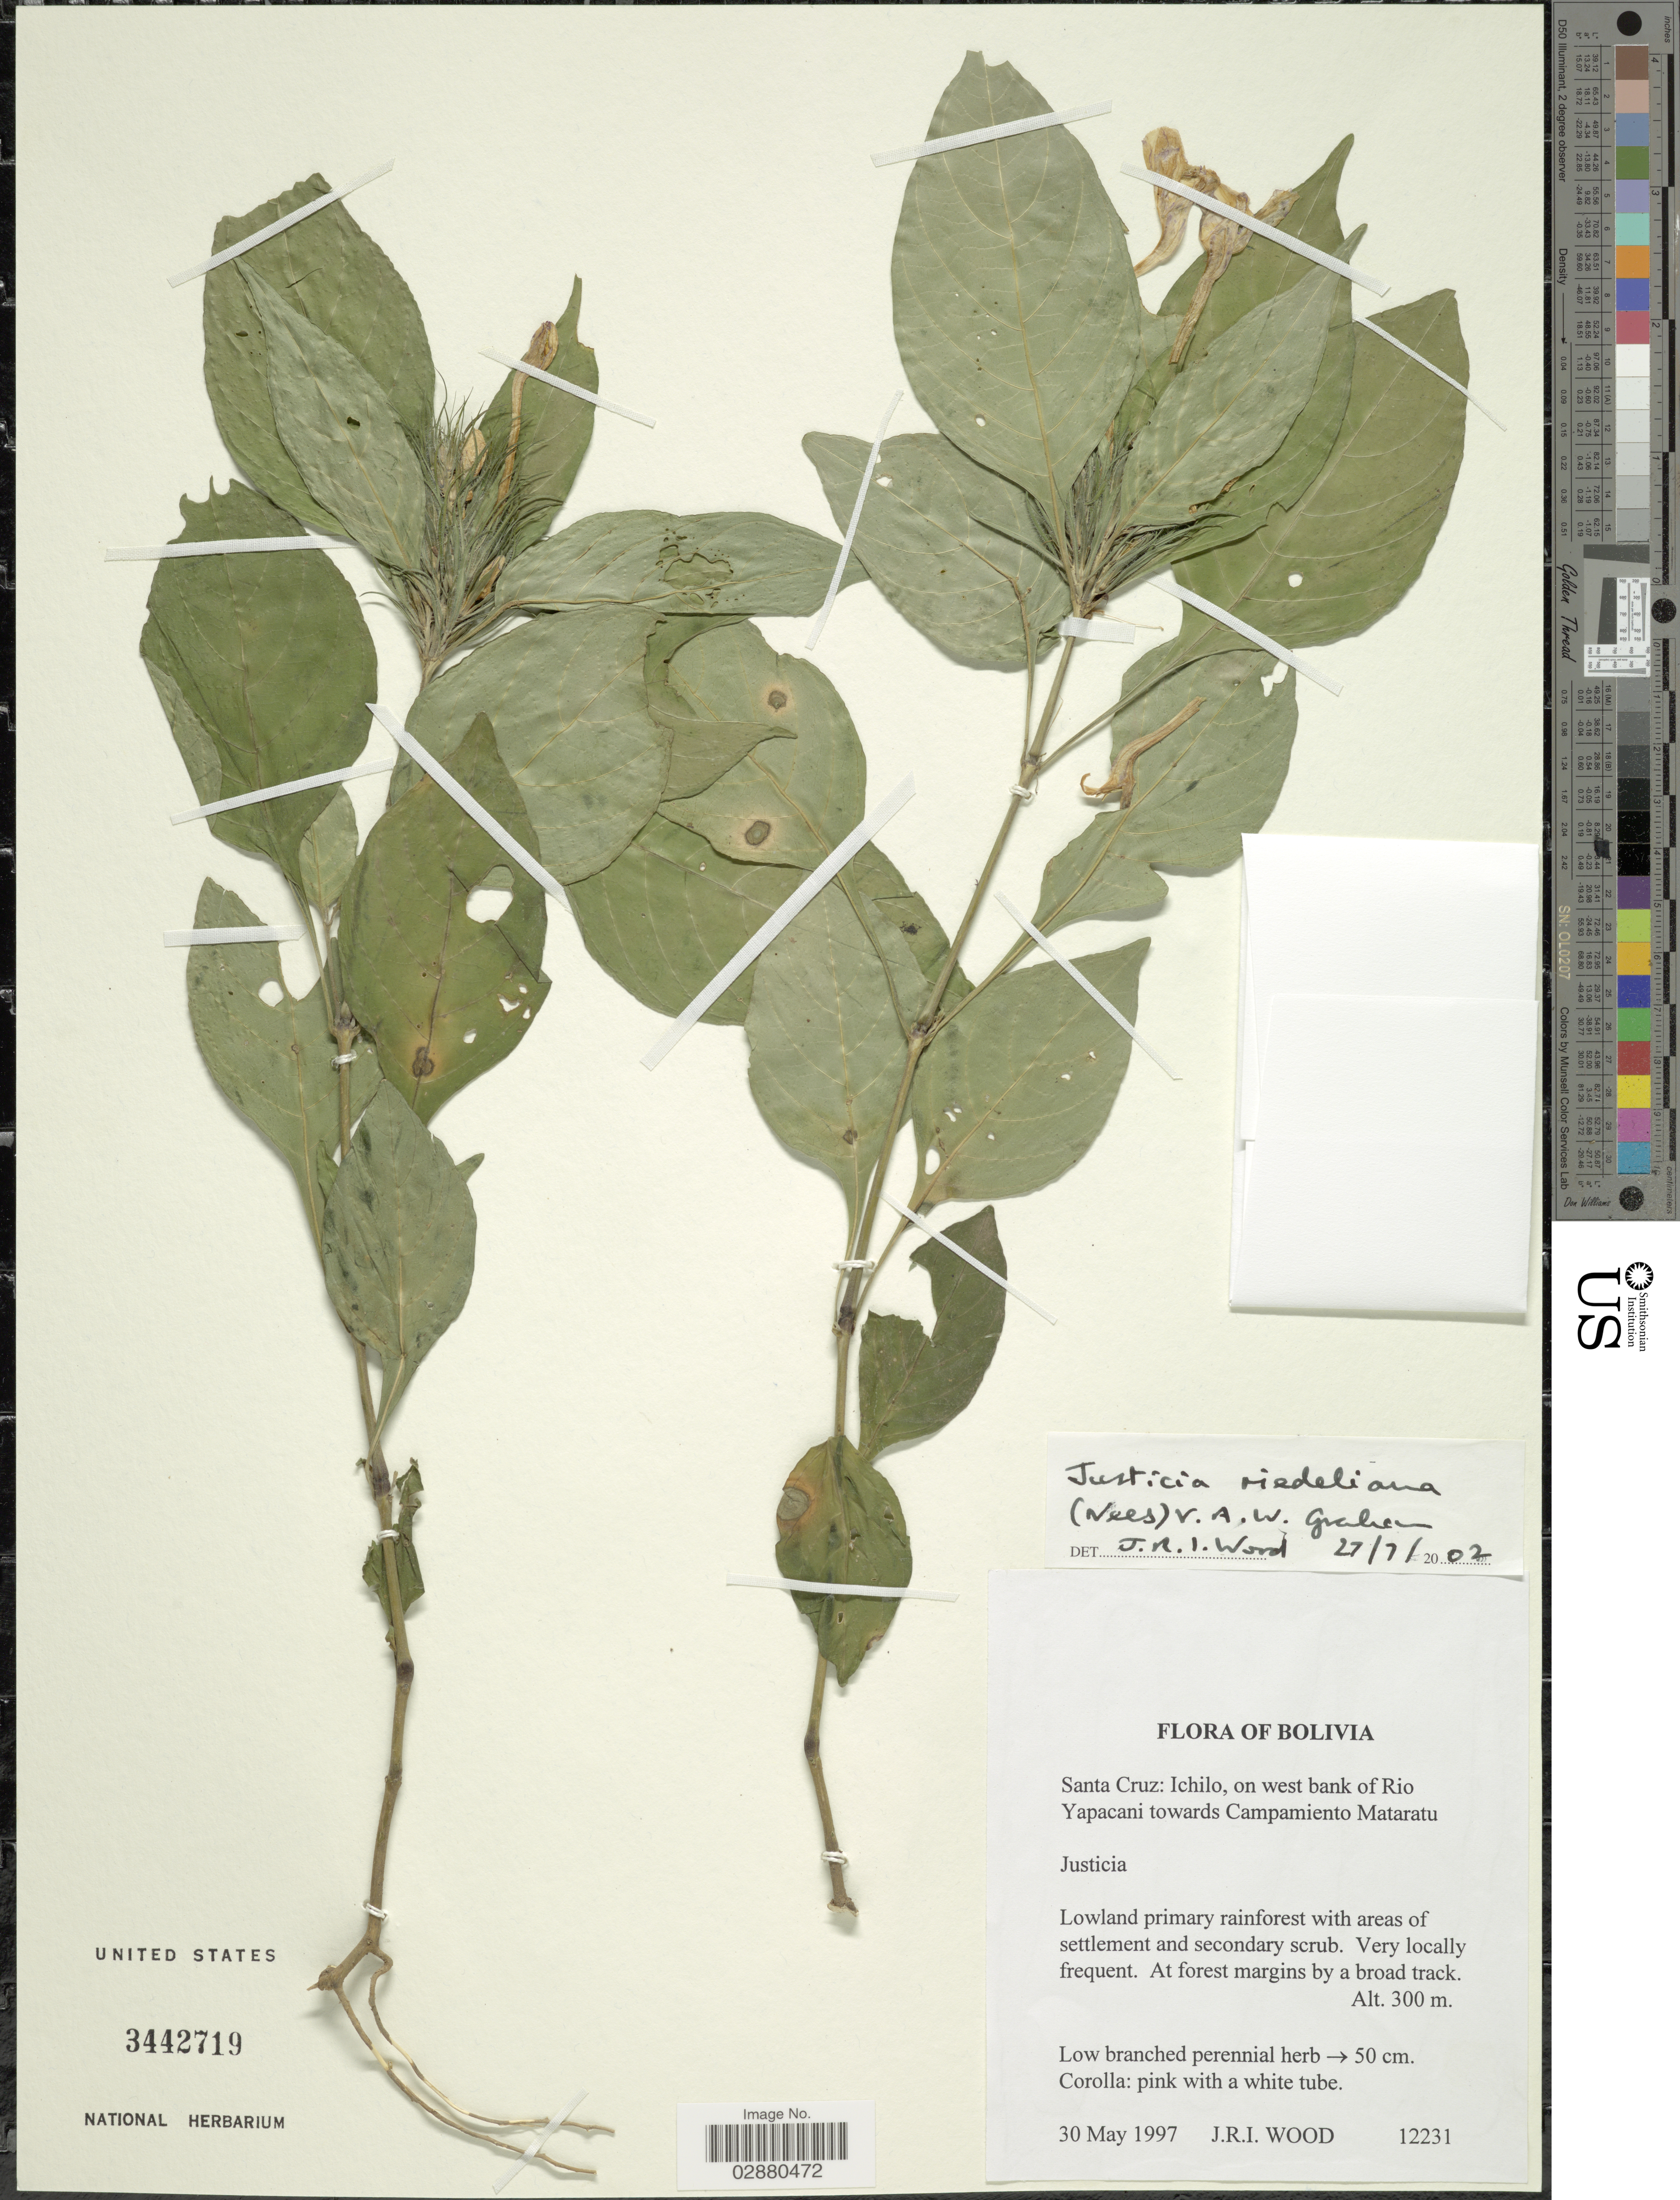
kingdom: Plantae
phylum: Tracheophyta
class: Magnoliopsida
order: Lamiales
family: Acanthaceae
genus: Justicia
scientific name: Justicia riedeliana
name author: (Nees) V.A.W. Graham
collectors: J. R. I. Wood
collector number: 12231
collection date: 1997-05-30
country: Bolivia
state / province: Santa Cruz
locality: Ichilo, on west bank of Rio Yapacani towards Campamiento Mataratu.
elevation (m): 300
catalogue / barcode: US 3442719